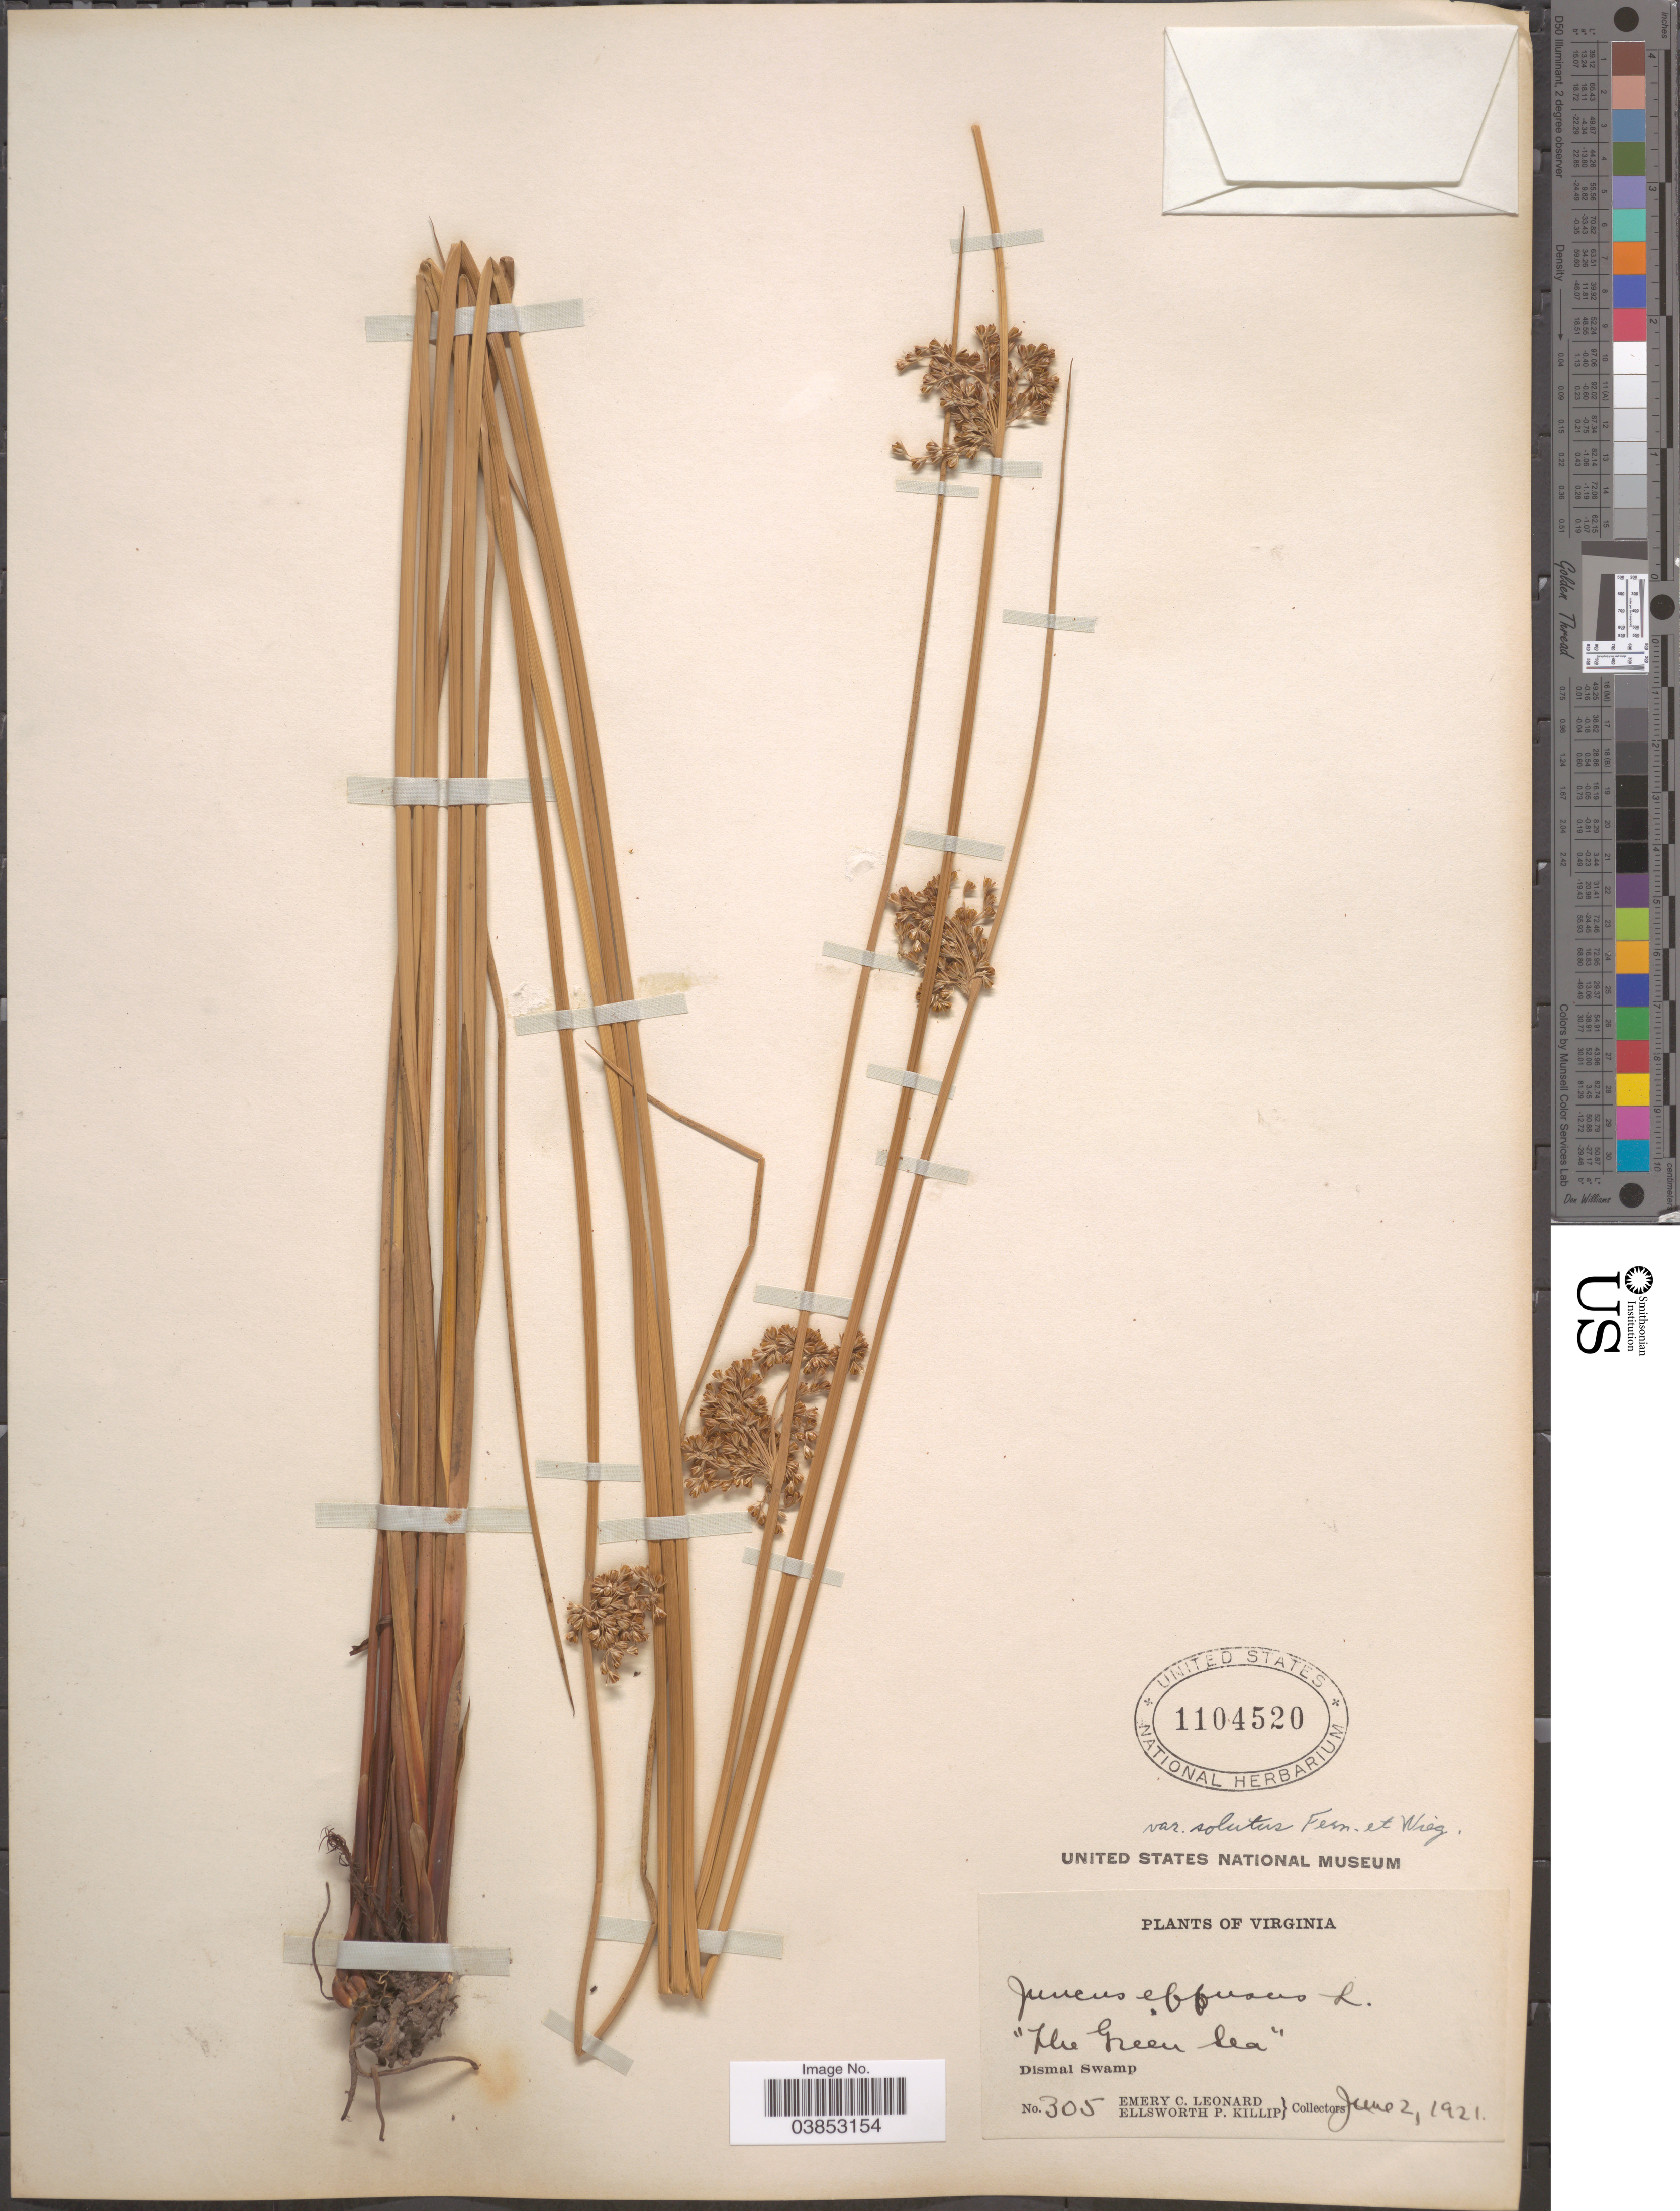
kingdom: Plantae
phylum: Tracheophyta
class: Liliopsida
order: Poales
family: Juncaceae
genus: Juncus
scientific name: Juncus effusus subsp. solutus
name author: (Fernald & Wiegand) Hämet-Ahti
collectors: E. C. Leonard & E. P. Killip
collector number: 305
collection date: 1921-06-02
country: United States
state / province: Virginia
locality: The Green Sea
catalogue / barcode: US 1104520